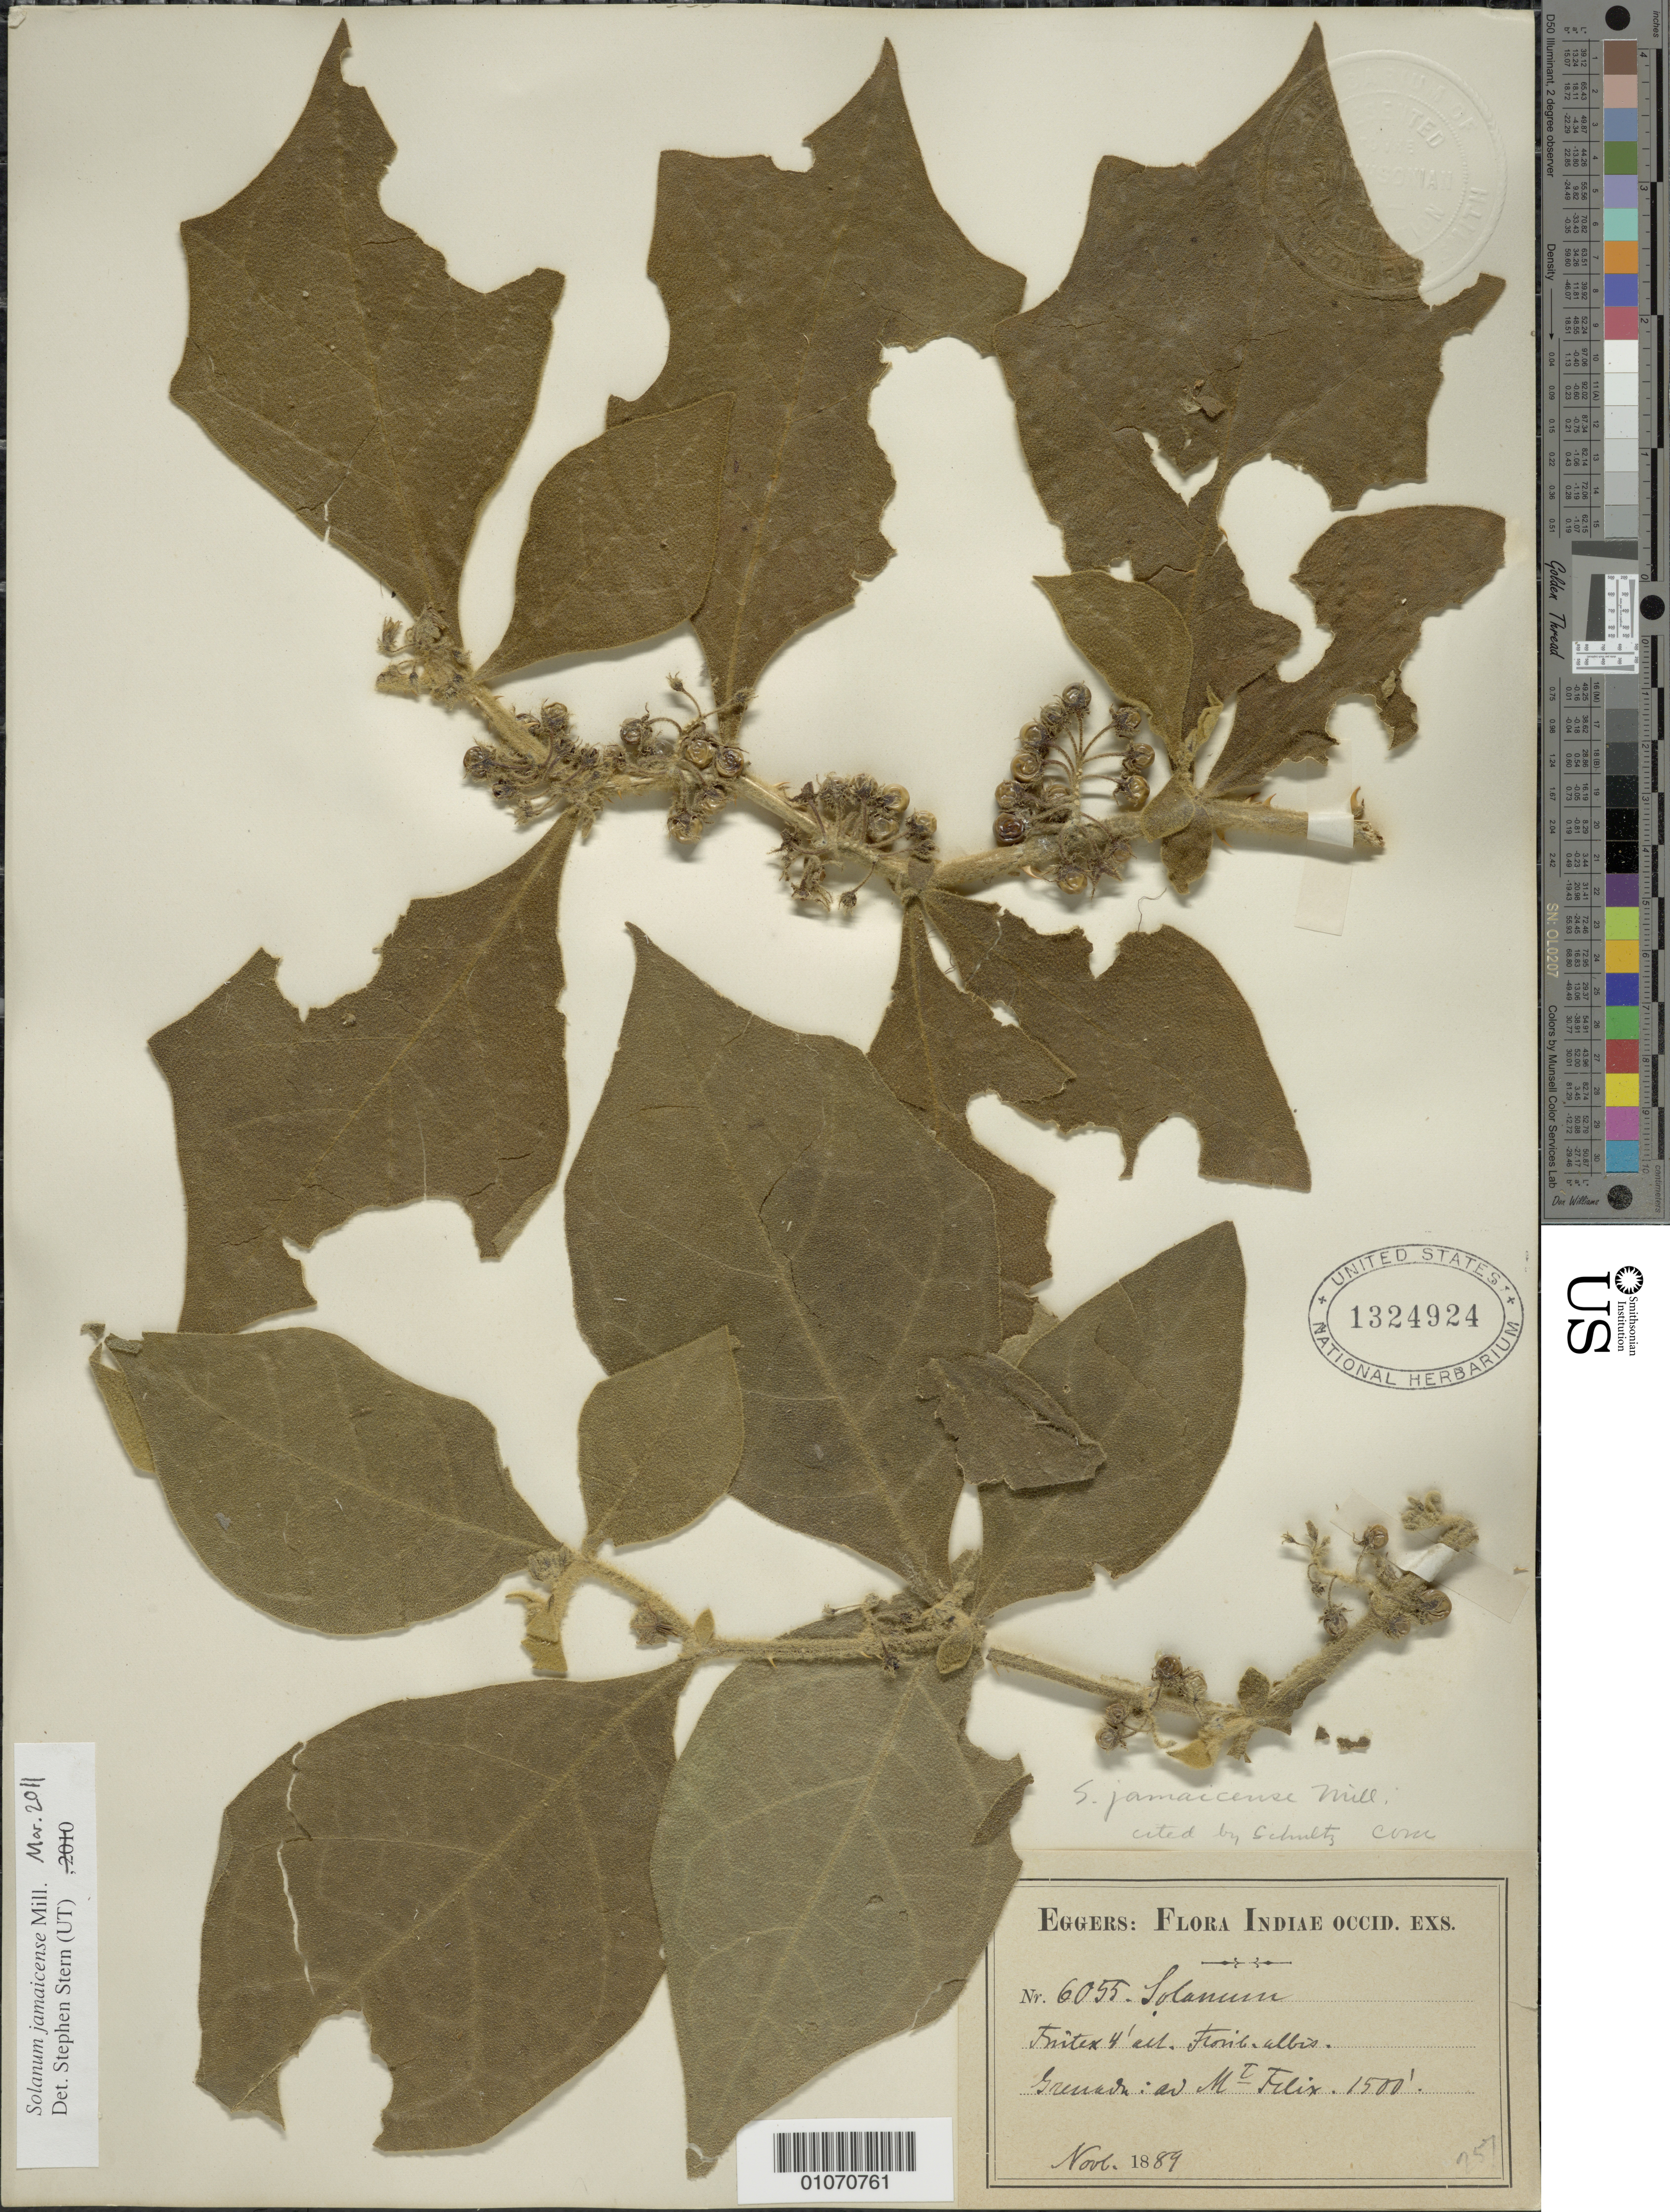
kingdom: Plantae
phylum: Tracheophyta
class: Magnoliopsida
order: Solanales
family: Solanaceae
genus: Solanum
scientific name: Solanum jamaicense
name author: Mill.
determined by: Stern, S. R., (UT)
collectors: H. F. A. von Eggers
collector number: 6055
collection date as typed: Nov 1889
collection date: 1889-11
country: Grenada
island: Grenada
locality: Mt. Felix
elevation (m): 457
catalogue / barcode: US 1324924